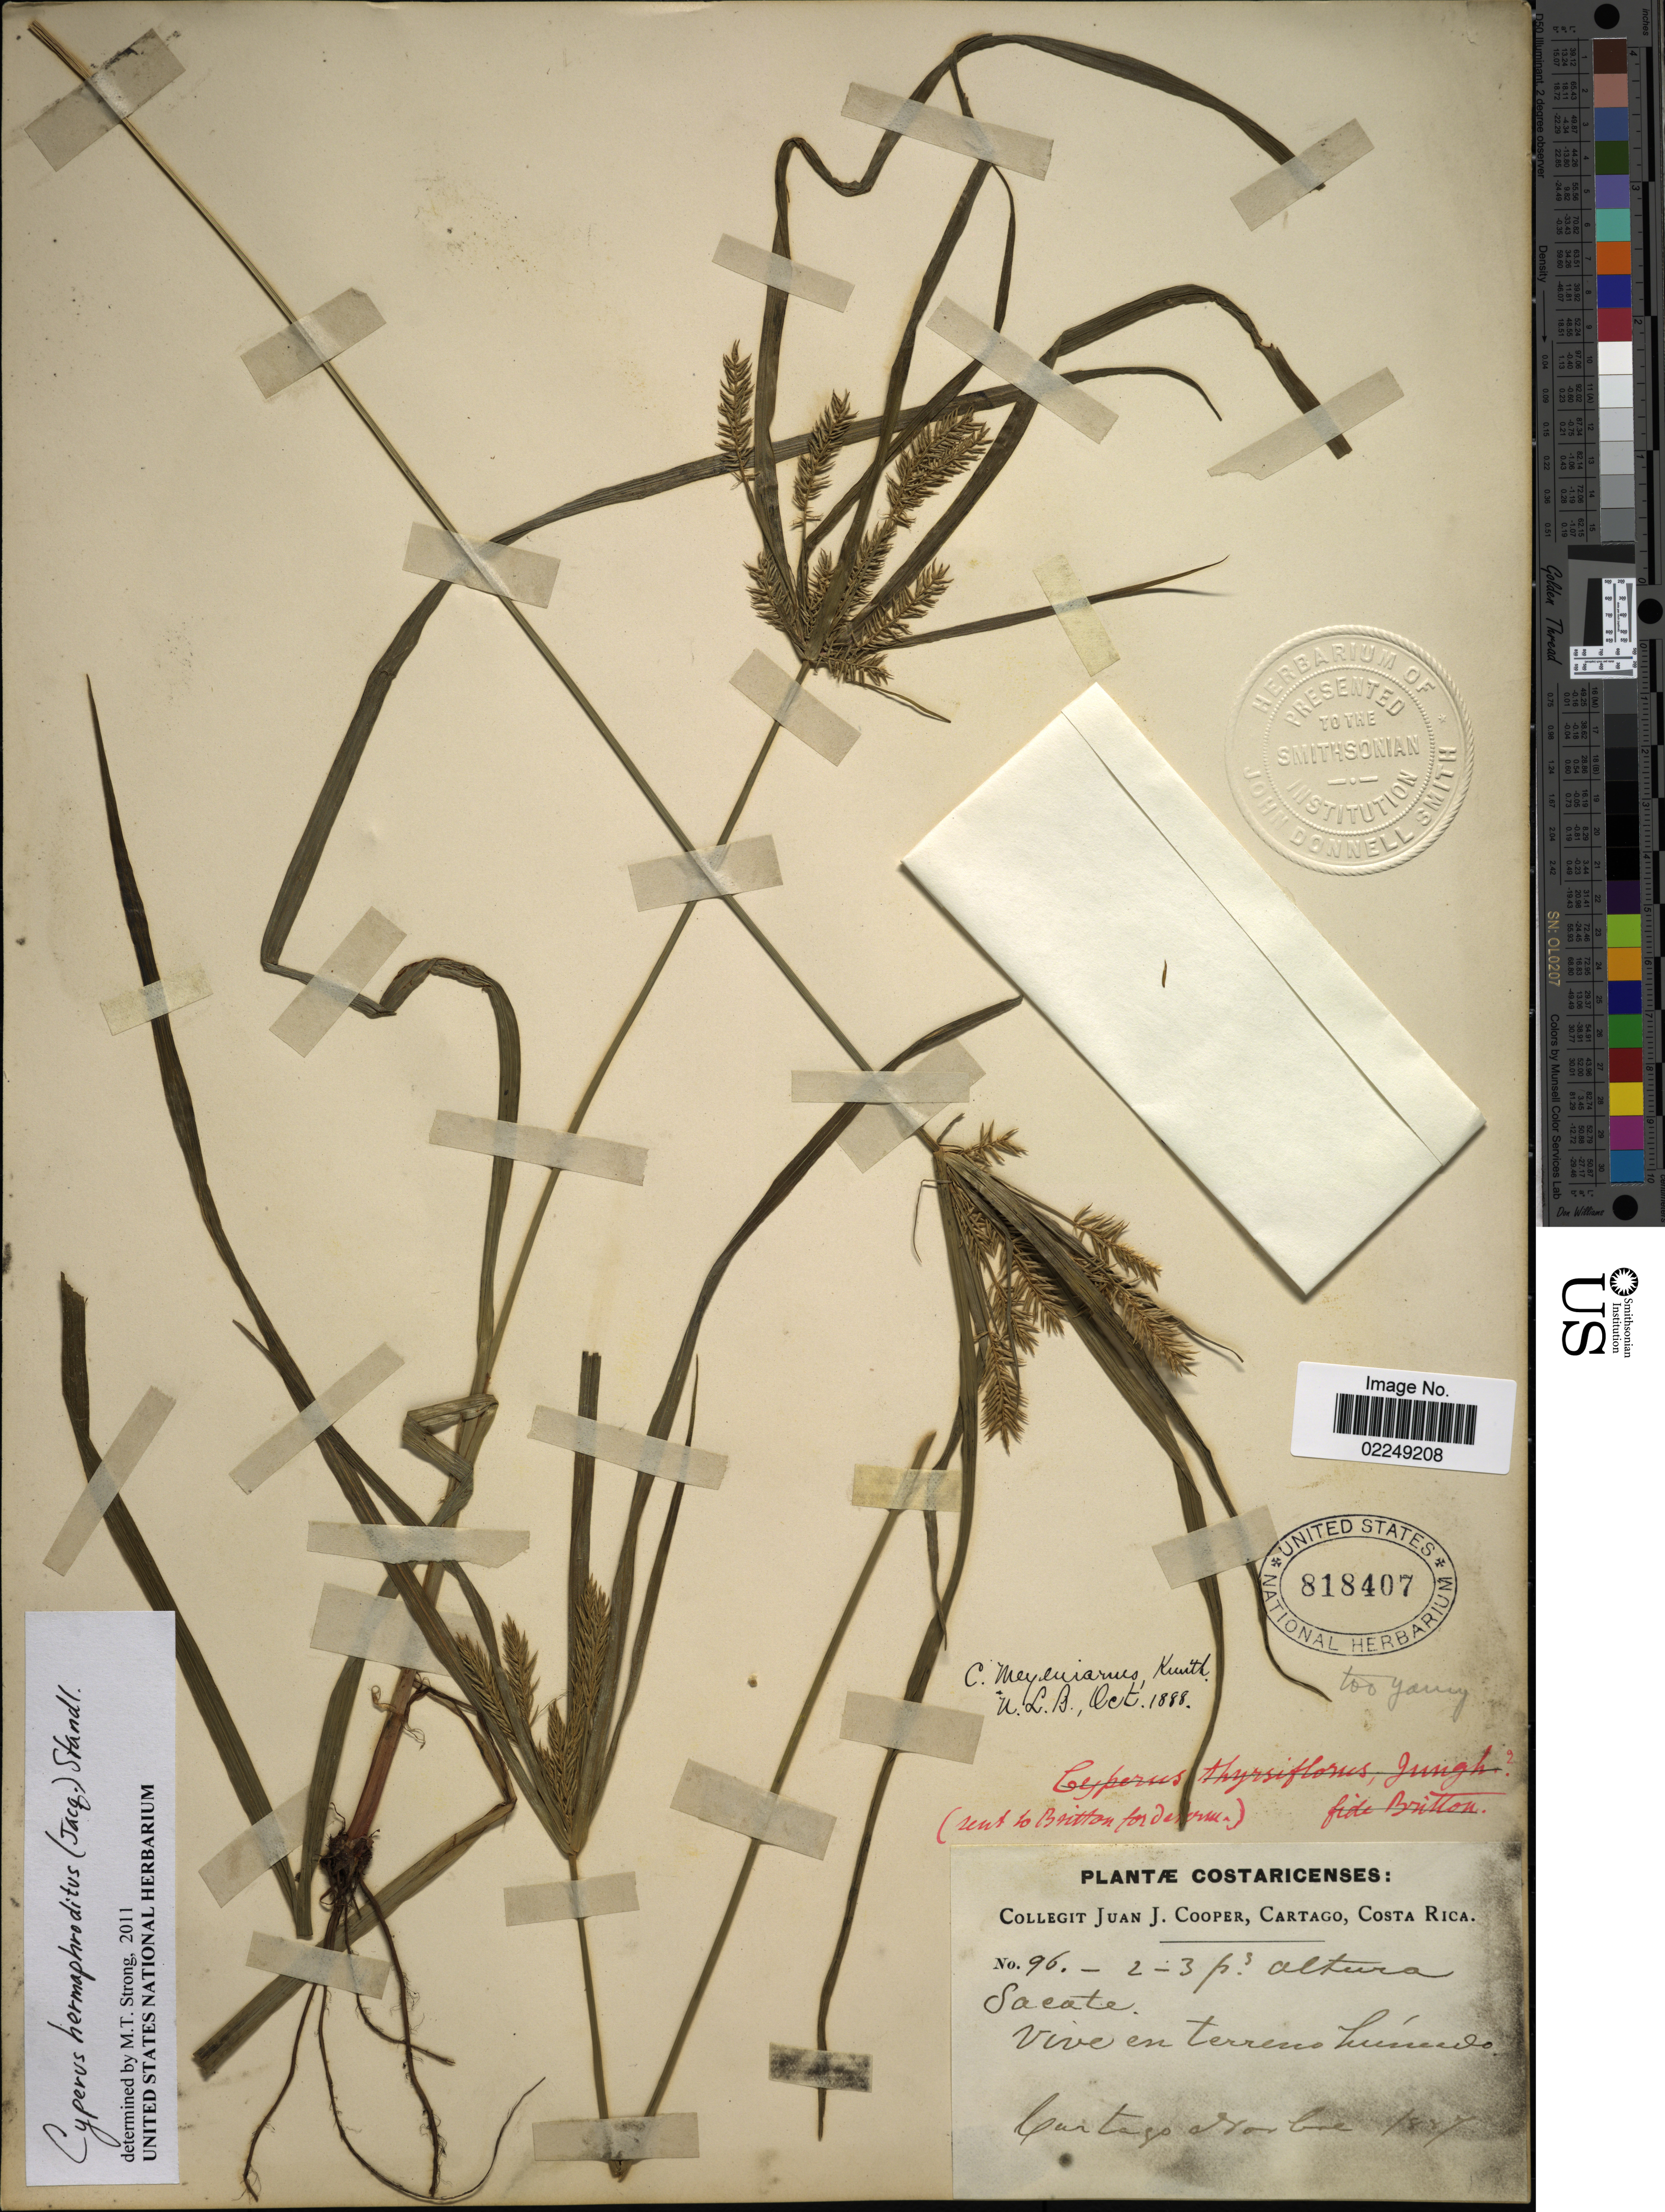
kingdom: Plantae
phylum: Tracheophyta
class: Liliopsida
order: Poales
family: Cyperaceae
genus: Cyperus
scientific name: Cyperus hermaphroditus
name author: (Jacq.) Standl.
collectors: J. J. Cooper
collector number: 96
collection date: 1887-10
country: Costa Rica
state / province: Cartago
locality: Cartago, Costa Rica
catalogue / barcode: US 818407